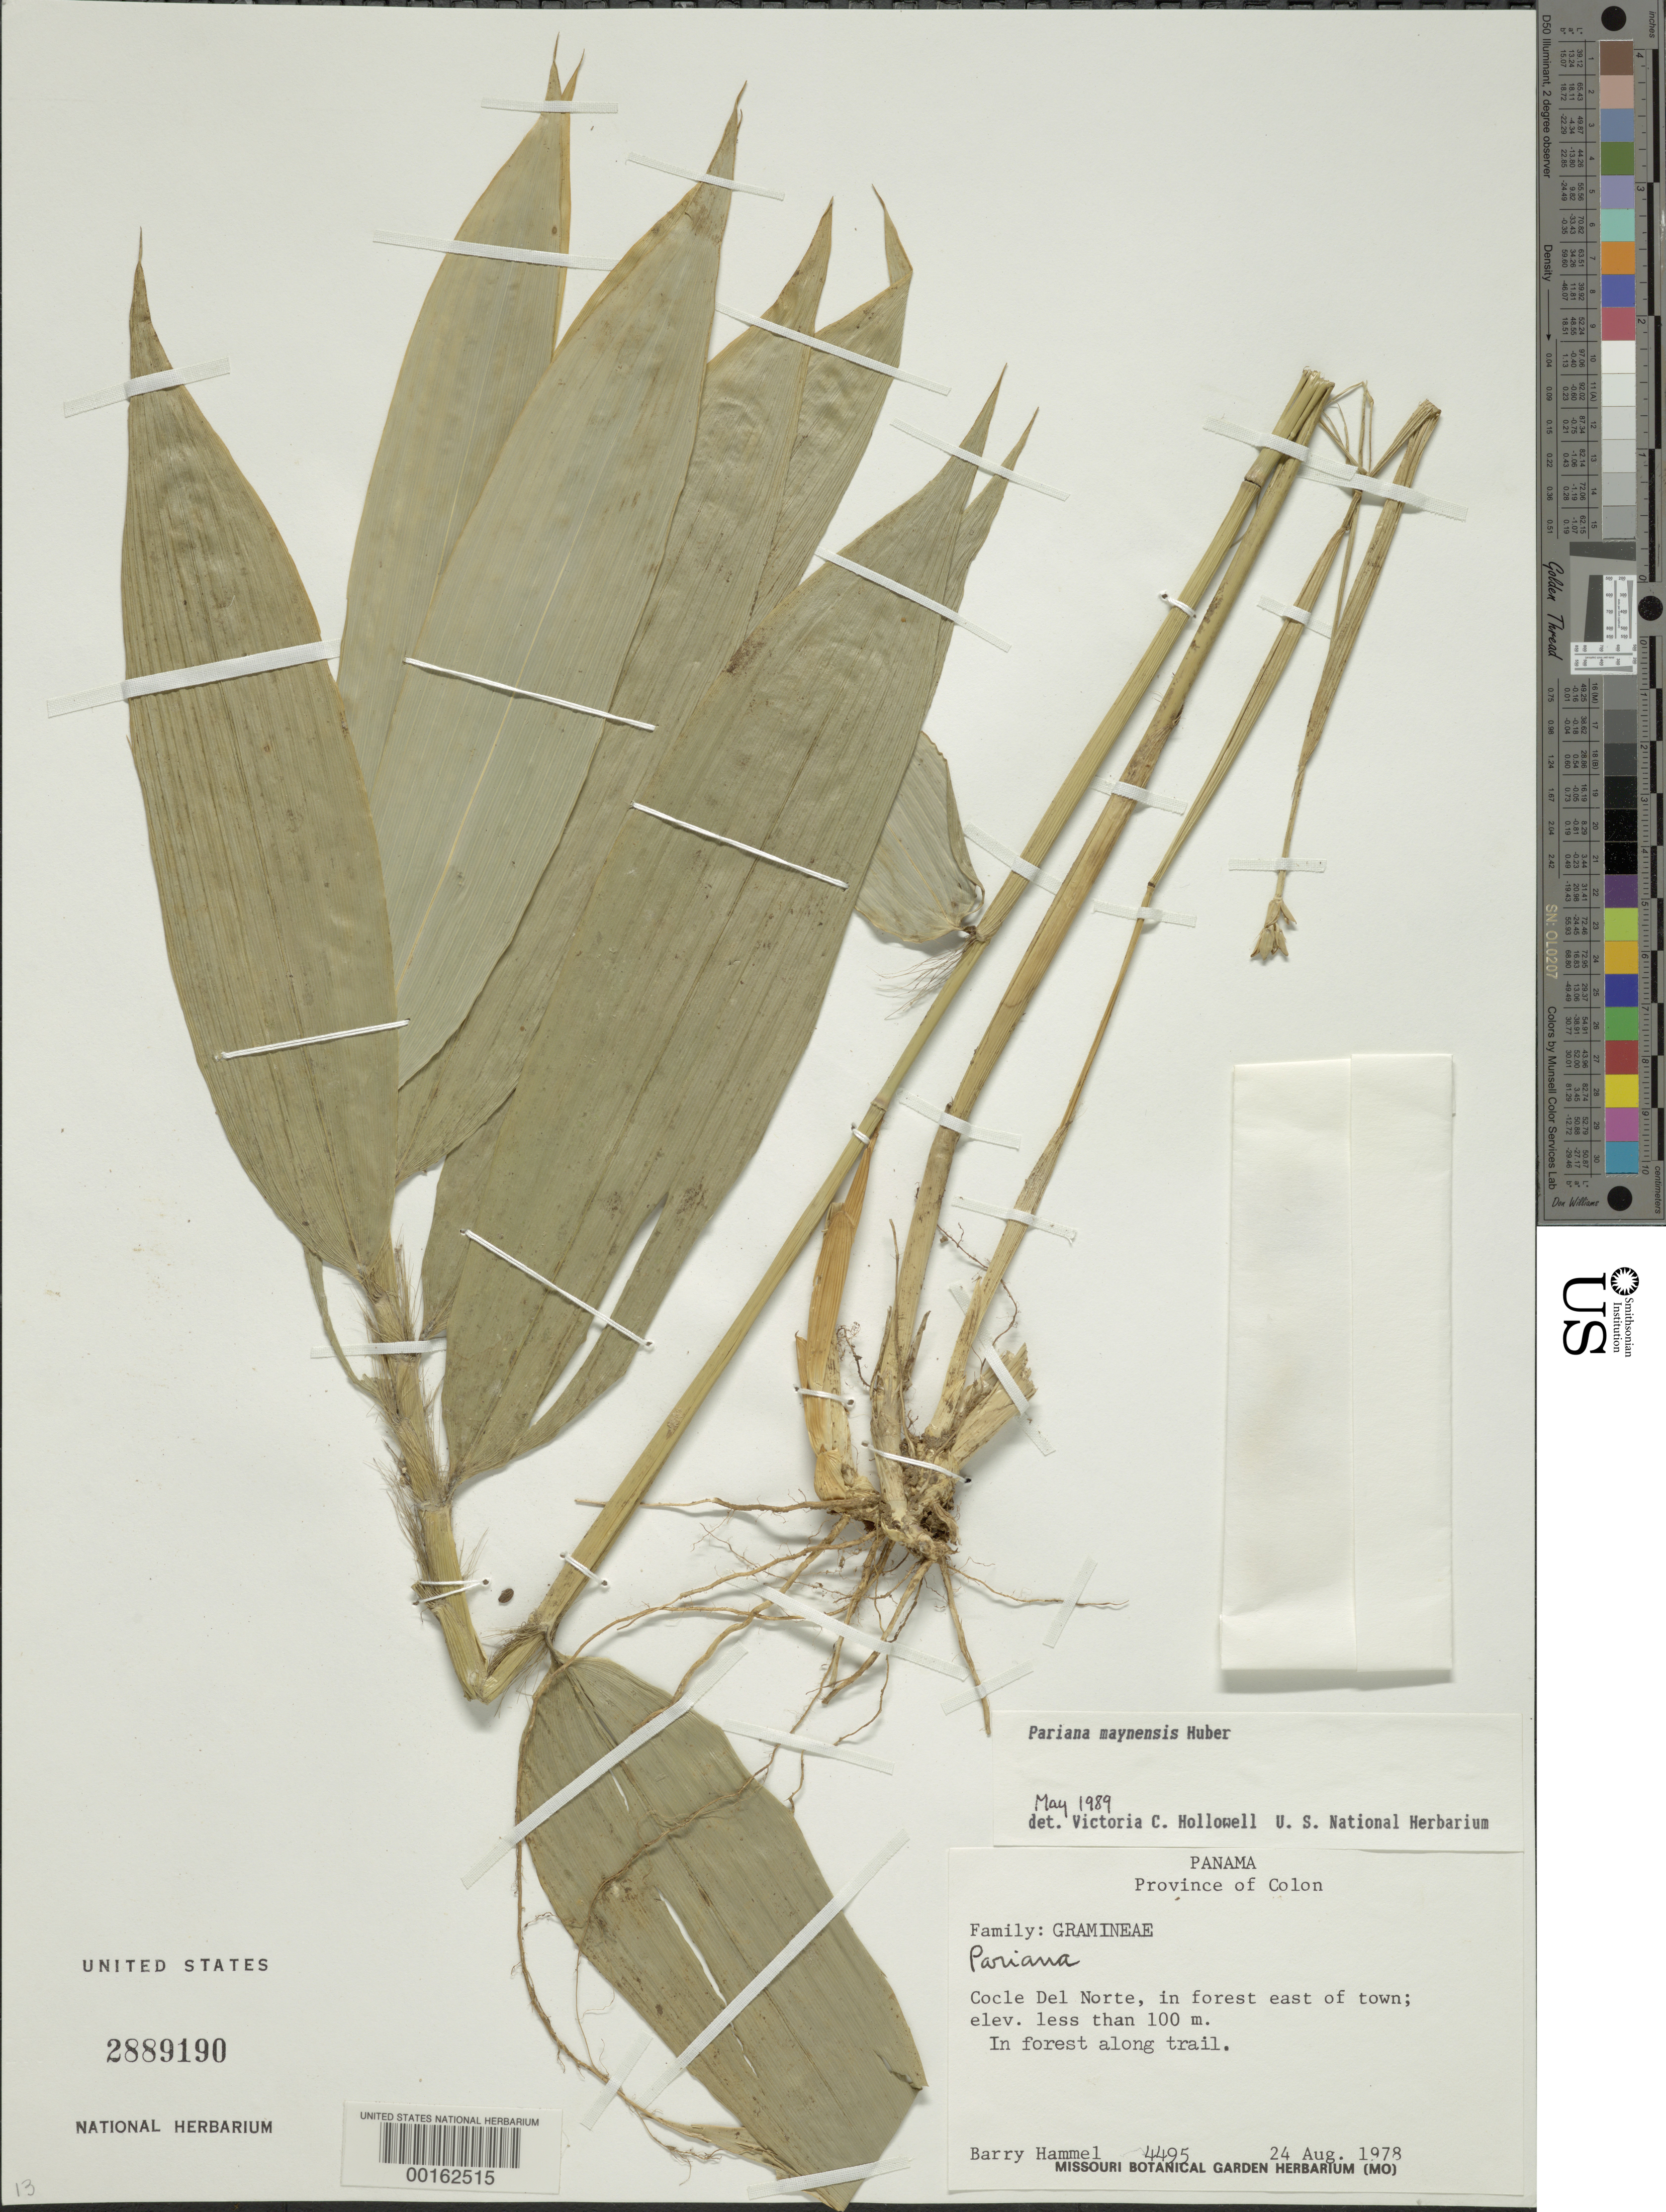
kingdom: Plantae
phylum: Tracheophyta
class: Liliopsida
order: Poales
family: Poaceae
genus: Pariana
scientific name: Pariana maynensis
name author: Huber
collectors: B. Hammel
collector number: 4495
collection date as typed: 24 Aug 1978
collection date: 1978-08-24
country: Panama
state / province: Colón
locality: Cocle del Norte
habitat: In forest along trail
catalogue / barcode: US 2889190